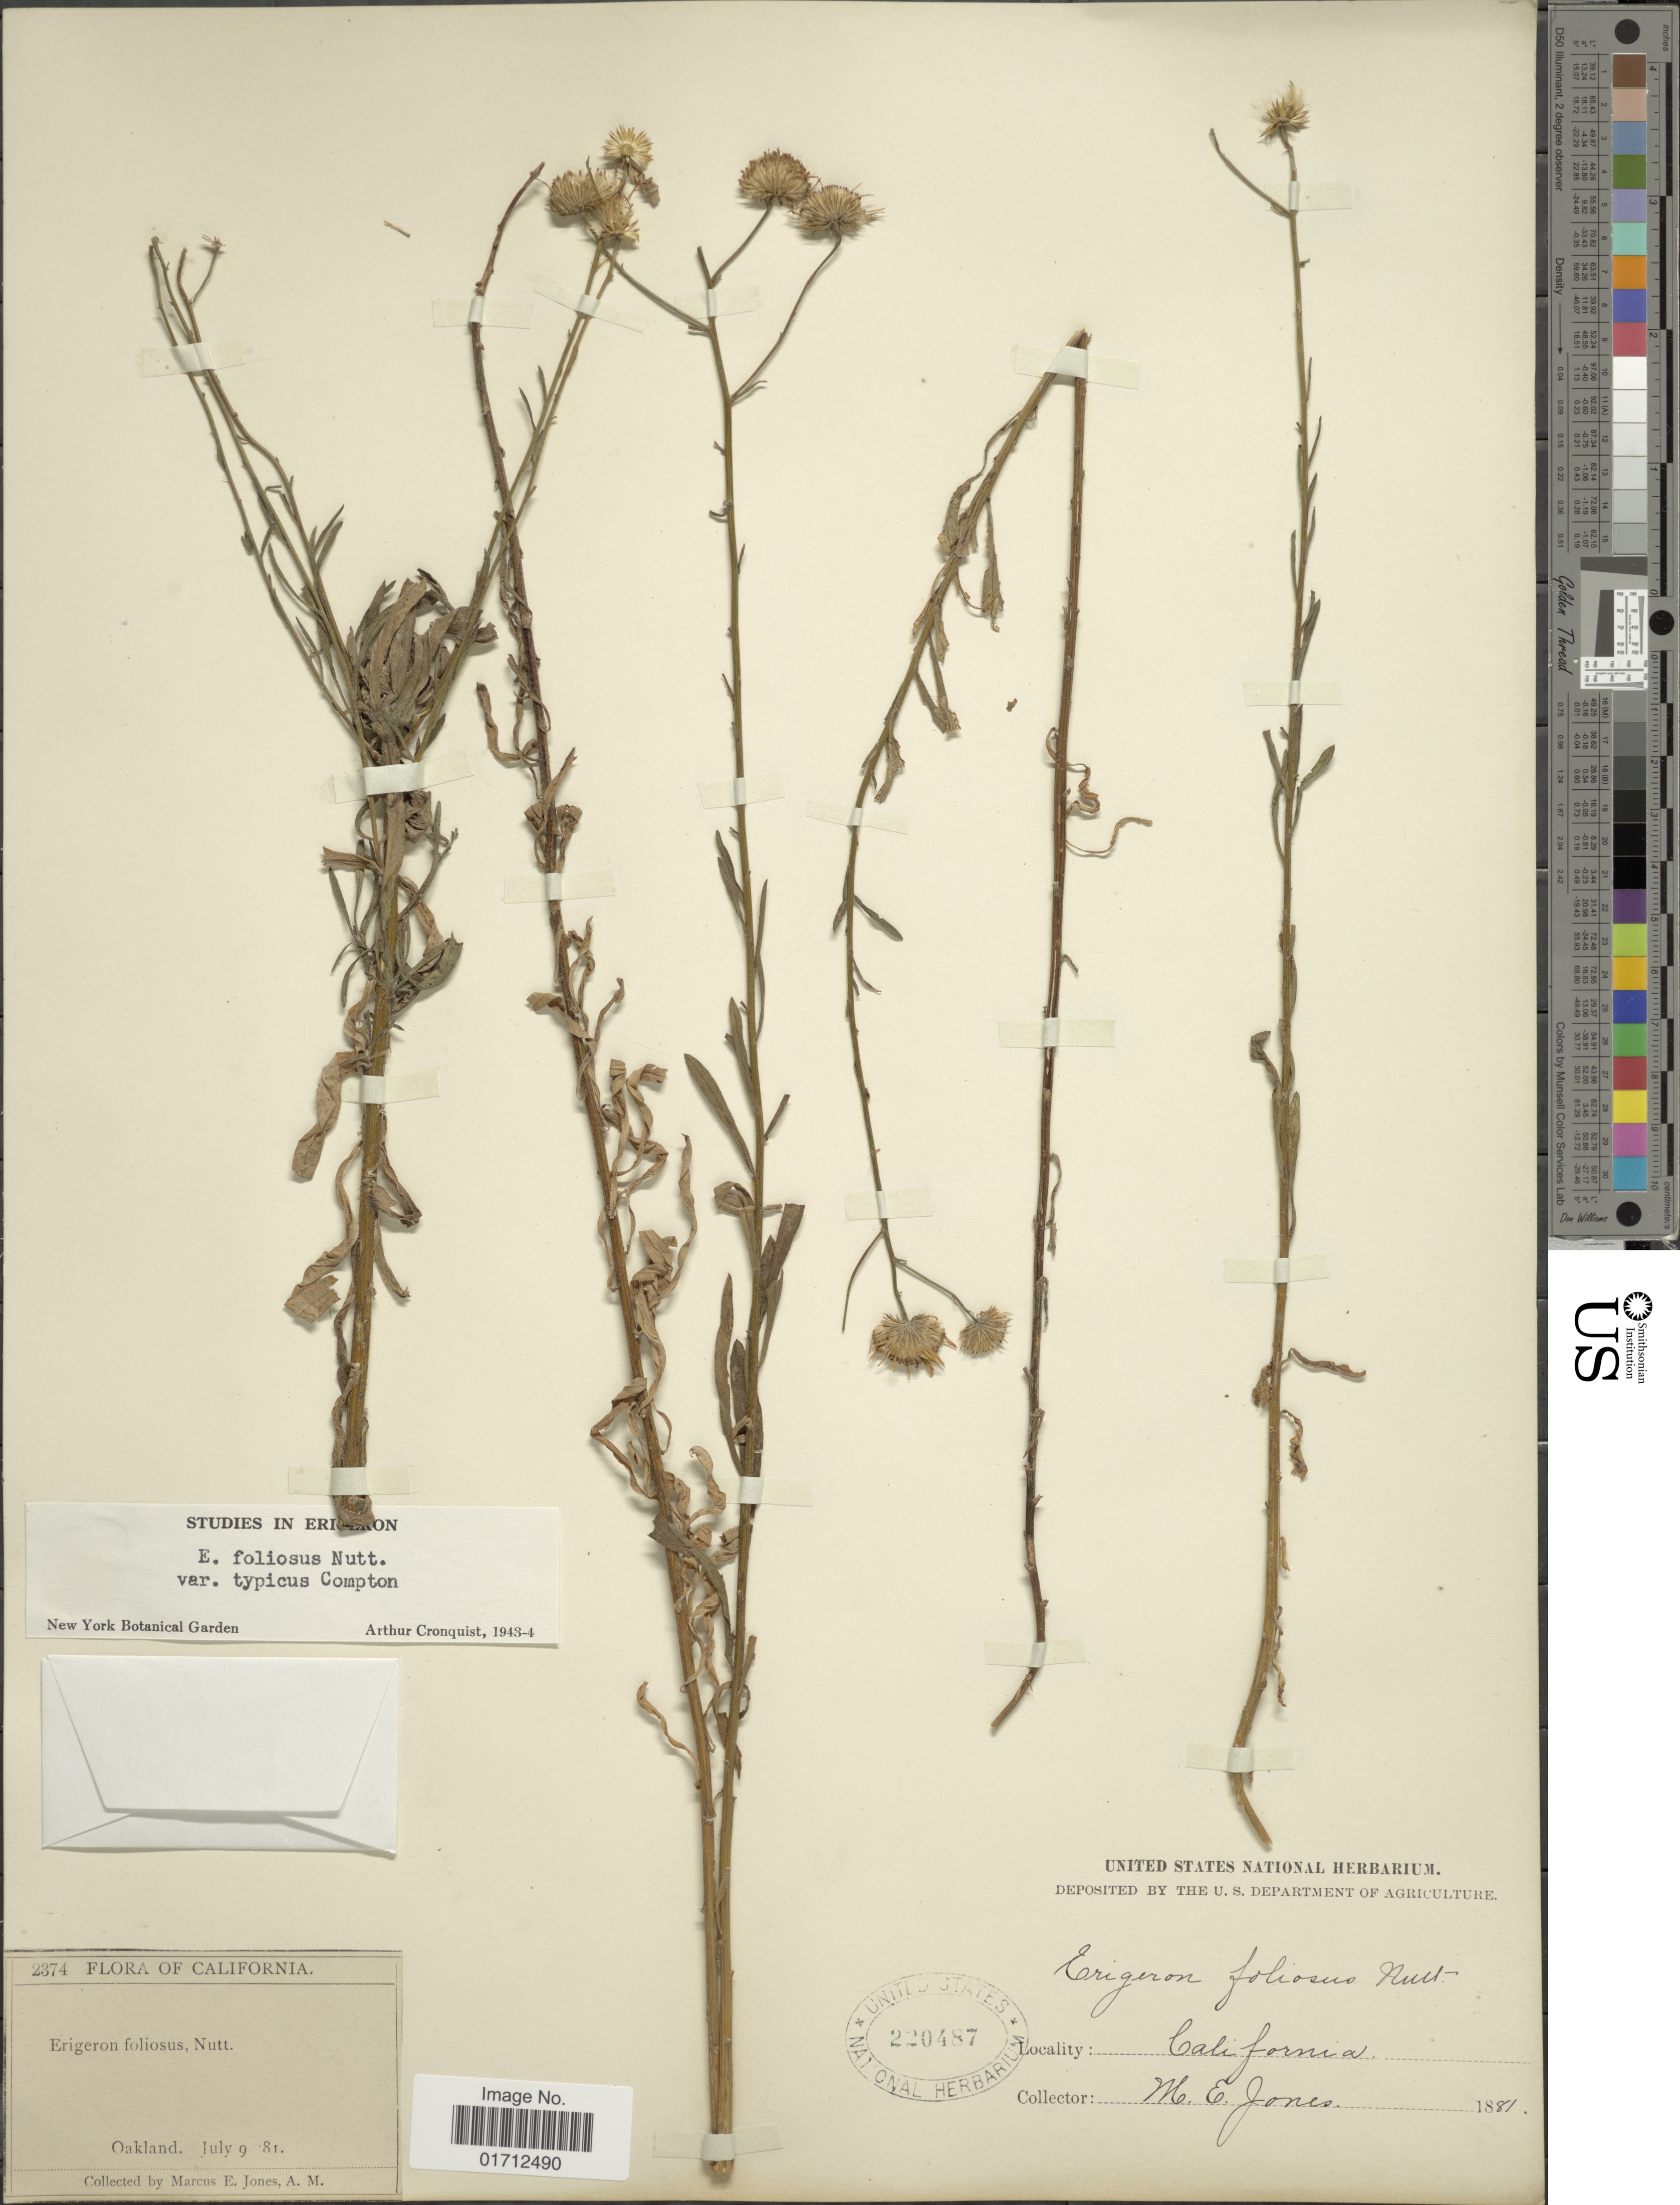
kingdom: Plantae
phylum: Tracheophyta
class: Magnoliopsida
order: Asterales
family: Asteraceae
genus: Erigeron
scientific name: Erigeron foliosus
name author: Nutt.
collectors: M. E. Jones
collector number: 2374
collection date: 1881-07-09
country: United States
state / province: California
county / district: Alameda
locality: Oakland.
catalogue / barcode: US 220487